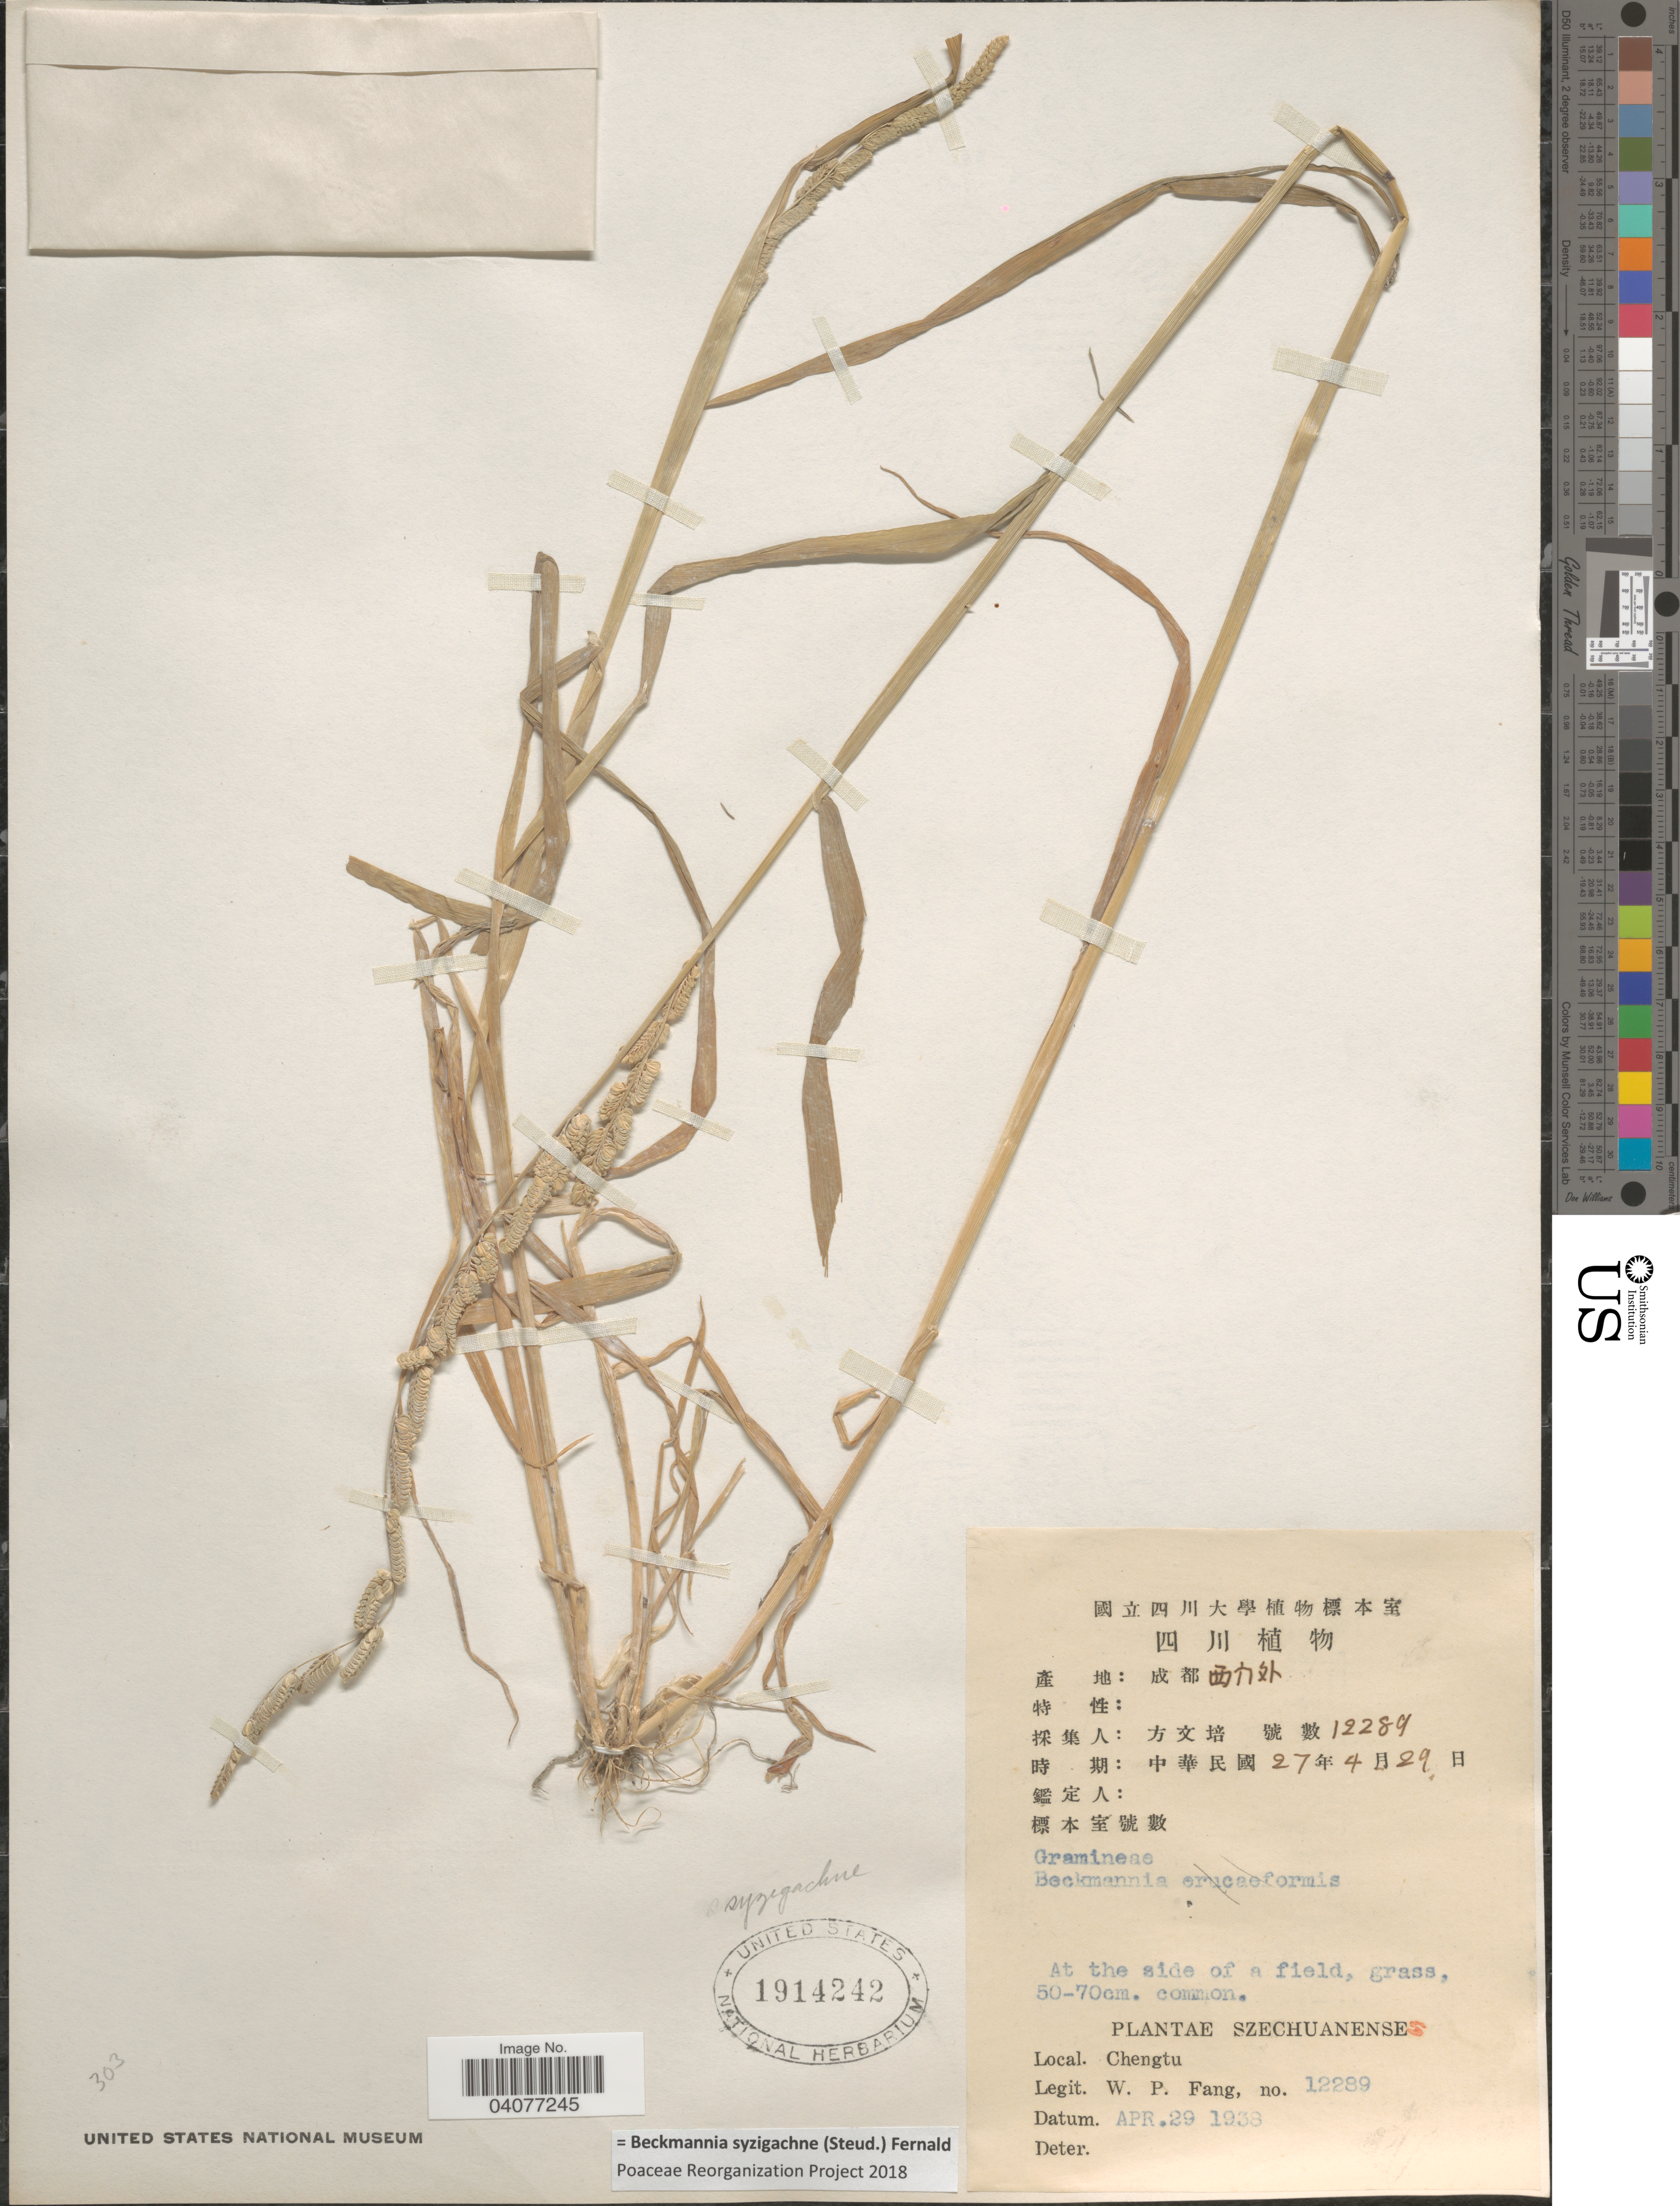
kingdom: Plantae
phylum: Tracheophyta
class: Liliopsida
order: Poales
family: Poaceae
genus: Beckmannia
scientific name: Beckmannia syzigachne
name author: (Steud.) Fernald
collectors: W. P. Fang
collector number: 12289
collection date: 1938-04-29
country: China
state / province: Sichuan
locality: Szechuanenses. Chengtu.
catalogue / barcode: US 1914242